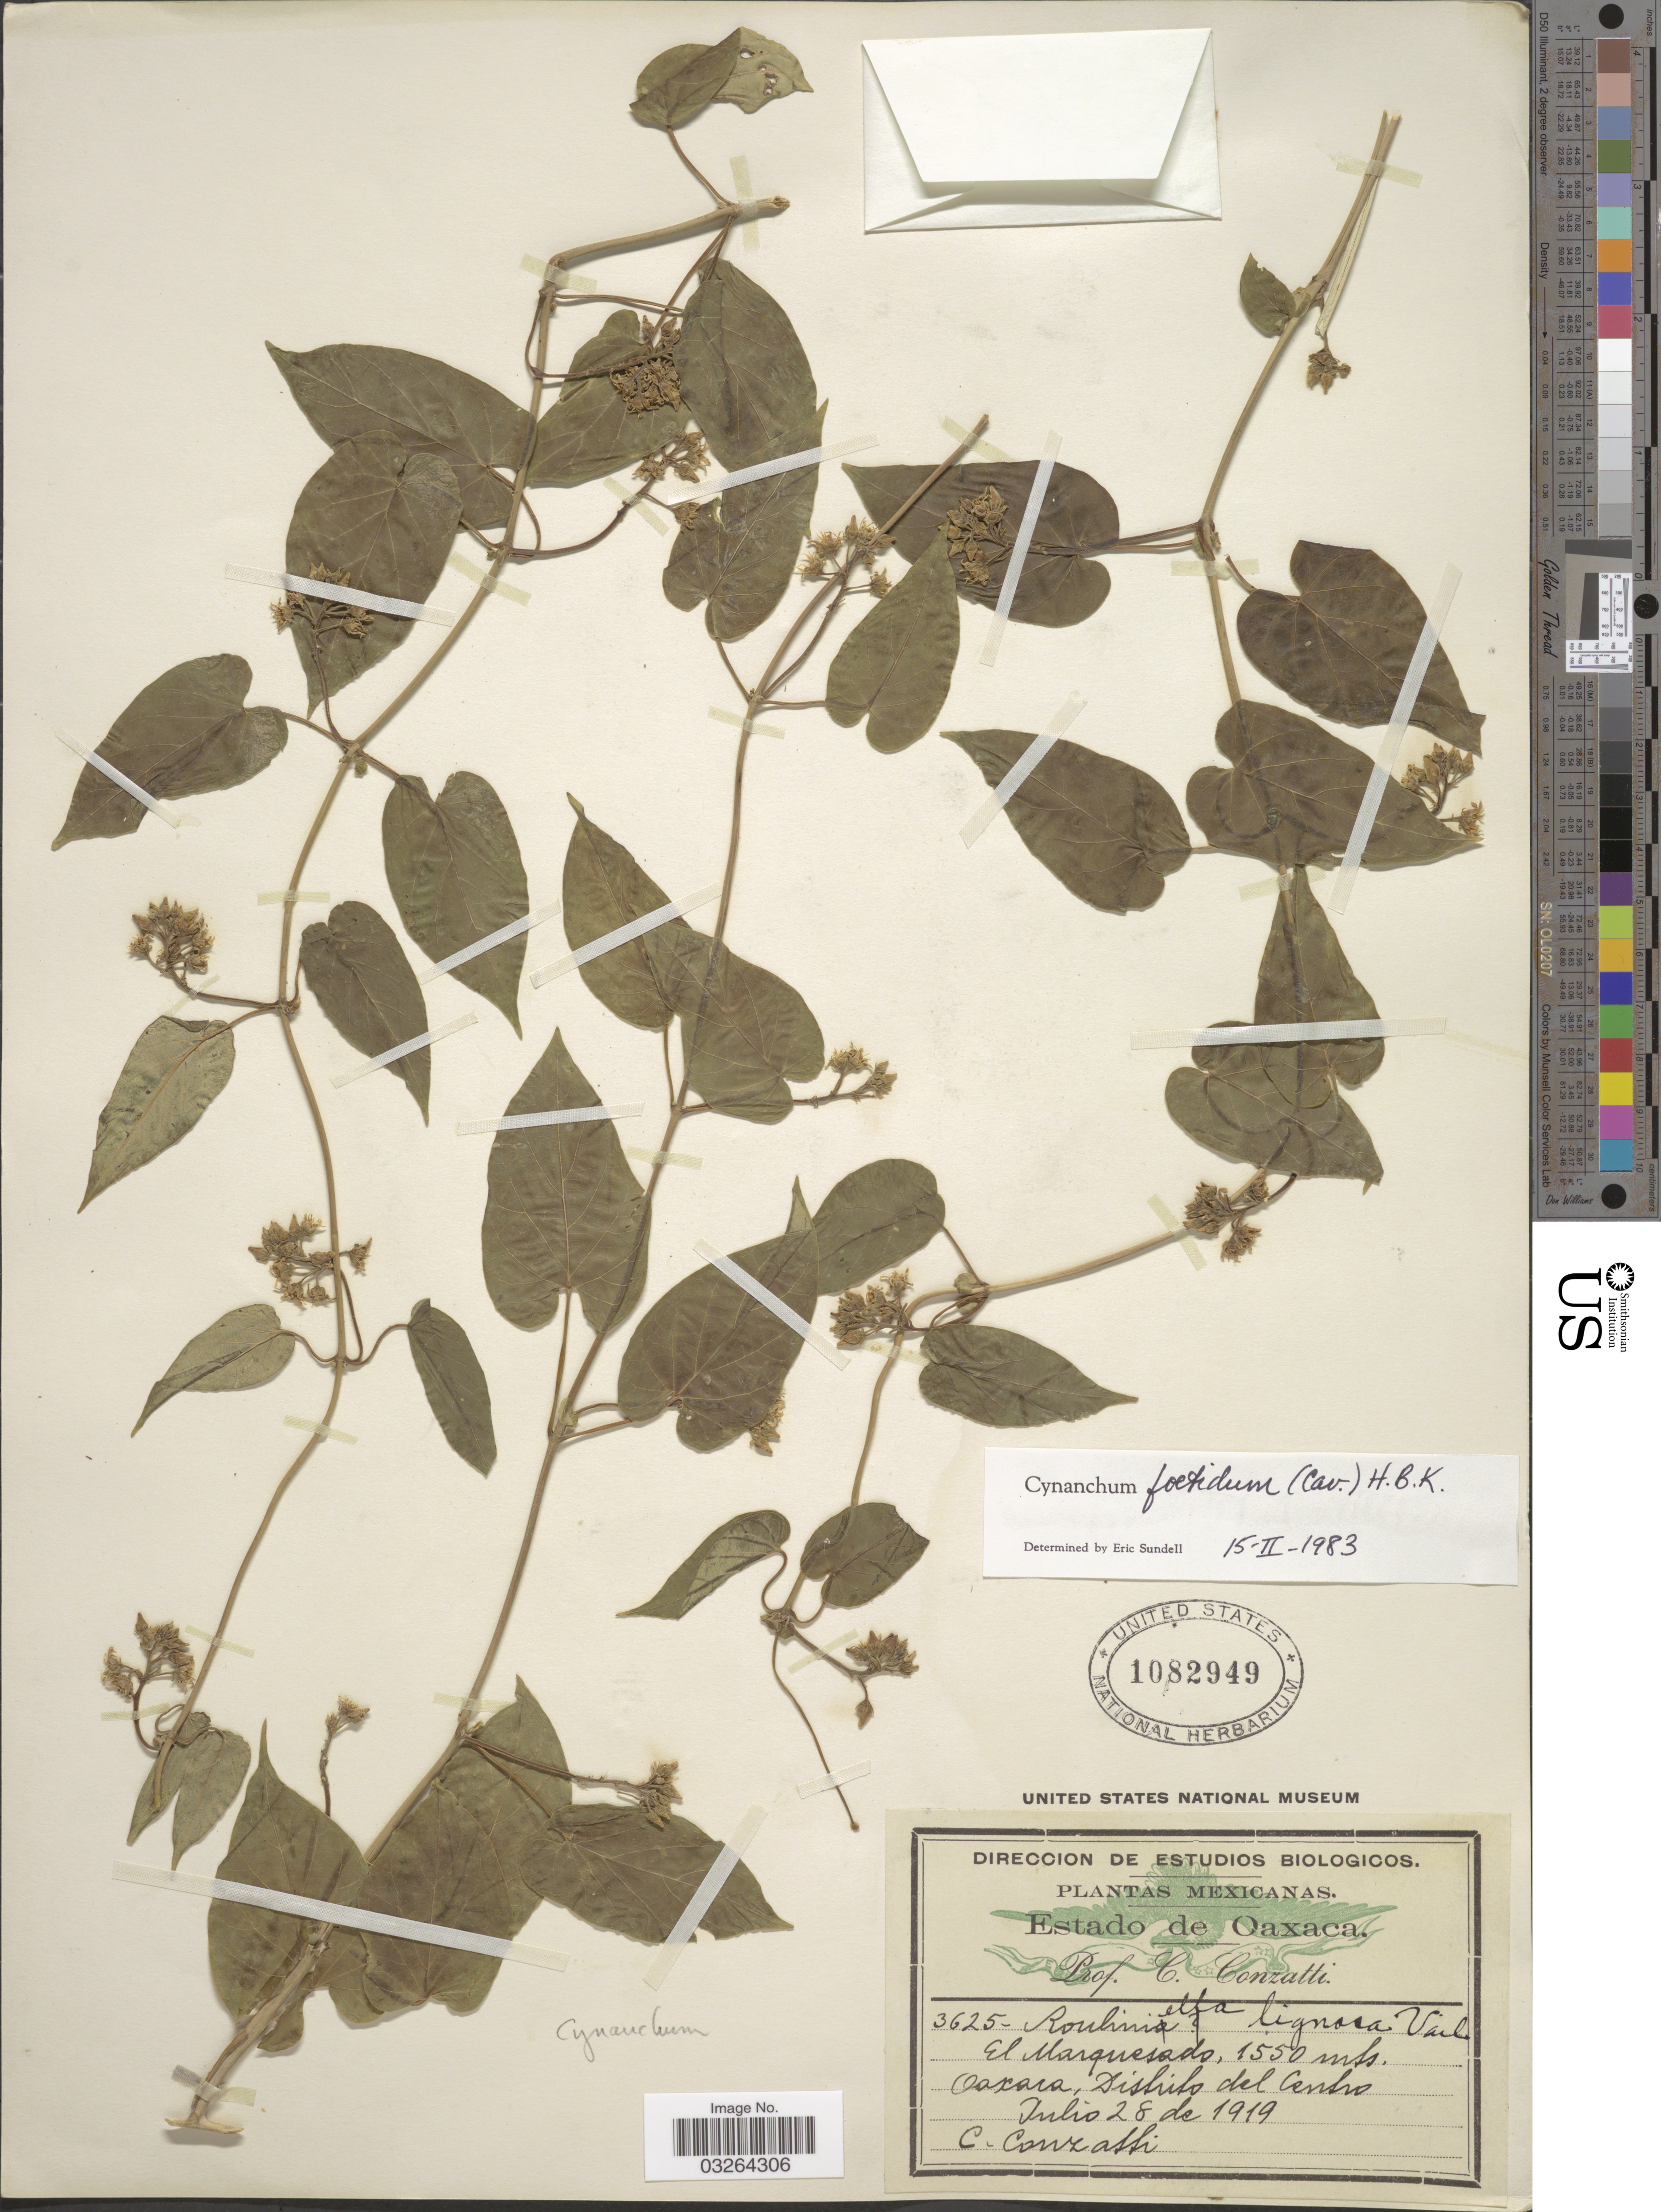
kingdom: Plantae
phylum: Tracheophyta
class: Magnoliopsida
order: Gentianales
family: Apocynaceae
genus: Cynanchum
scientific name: Cynanchum foetidum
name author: (Cav.) Kunth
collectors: C. Conzatti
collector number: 3625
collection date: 1919-07-28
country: Mexico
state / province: Oaxaca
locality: El Marquesado. Distrito del Centro.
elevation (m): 1550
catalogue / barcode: US 1082949